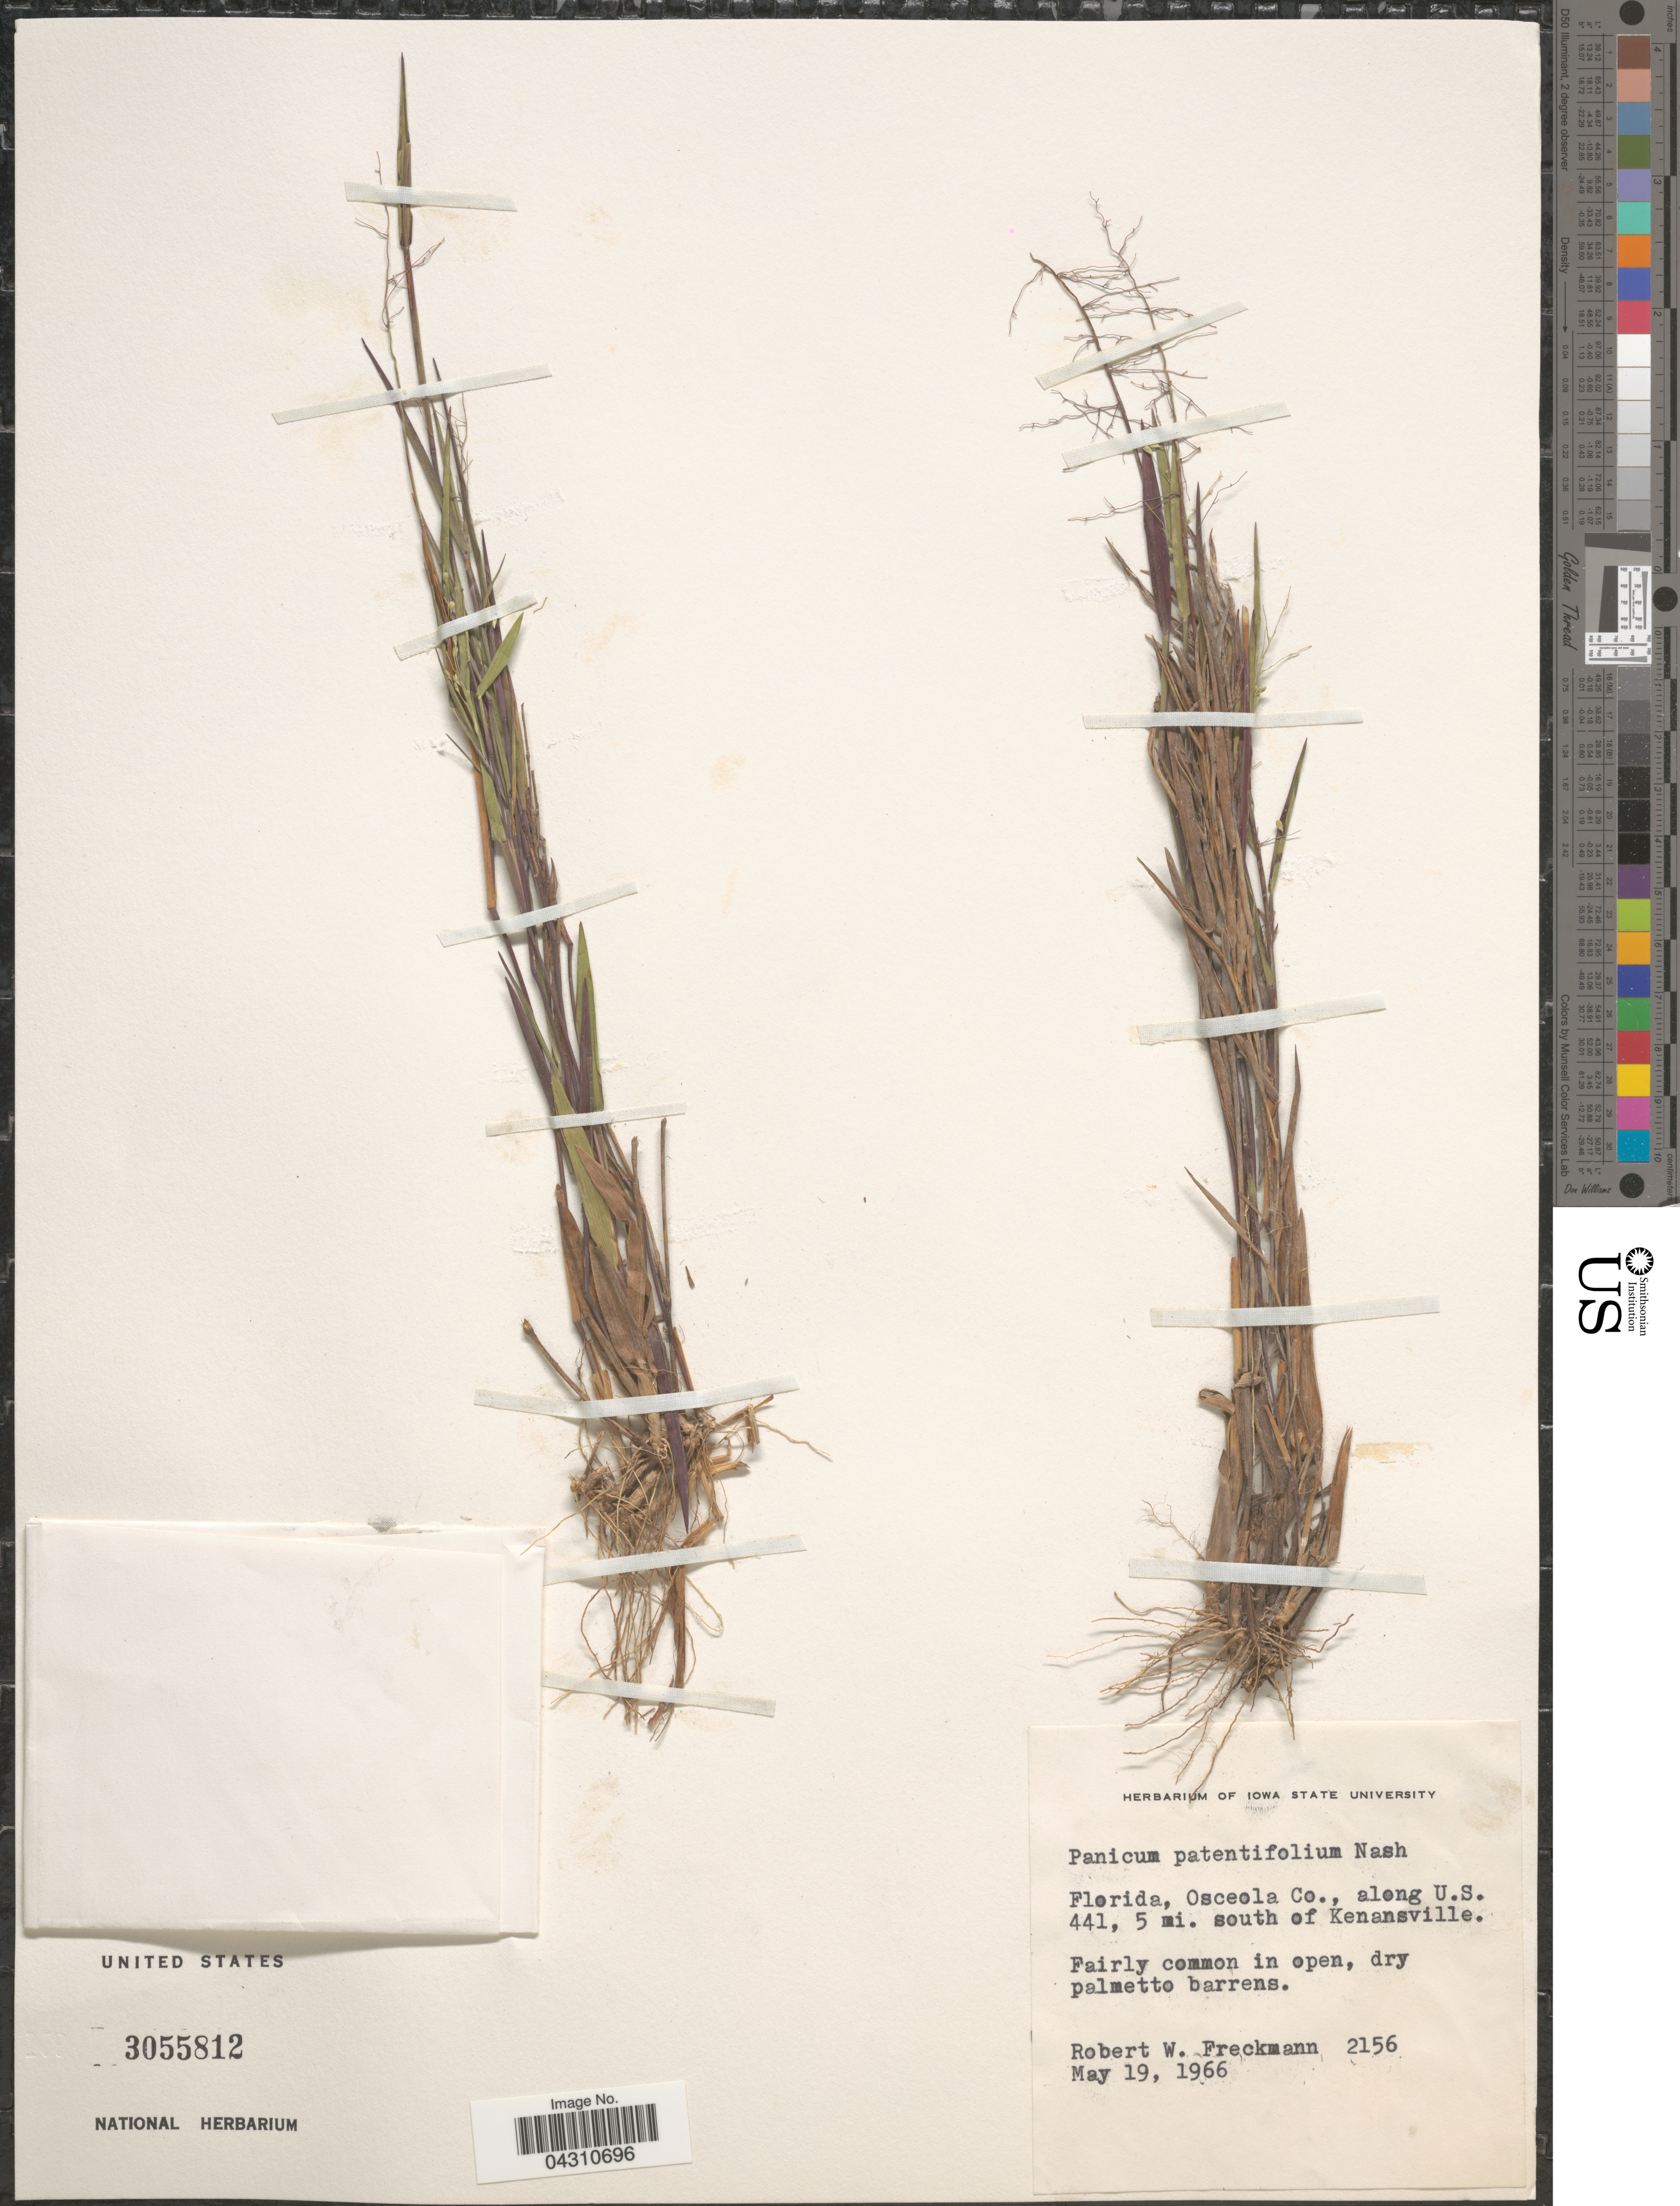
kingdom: Plantae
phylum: Tracheophyta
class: Liliopsida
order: Poales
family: Poaceae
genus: Dichanthelium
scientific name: Dichanthelium portoricense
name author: (Desv. ex Ham.) B.F. Hansen & Wunderlin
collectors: R. Freckmann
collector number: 2156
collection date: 1966-05-19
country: United States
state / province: Florida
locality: Osceola Co., along U.S. 441, 5 mi. south of Kenansville. Fairly common in open, dry palmetto barrens.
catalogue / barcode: US 3055812